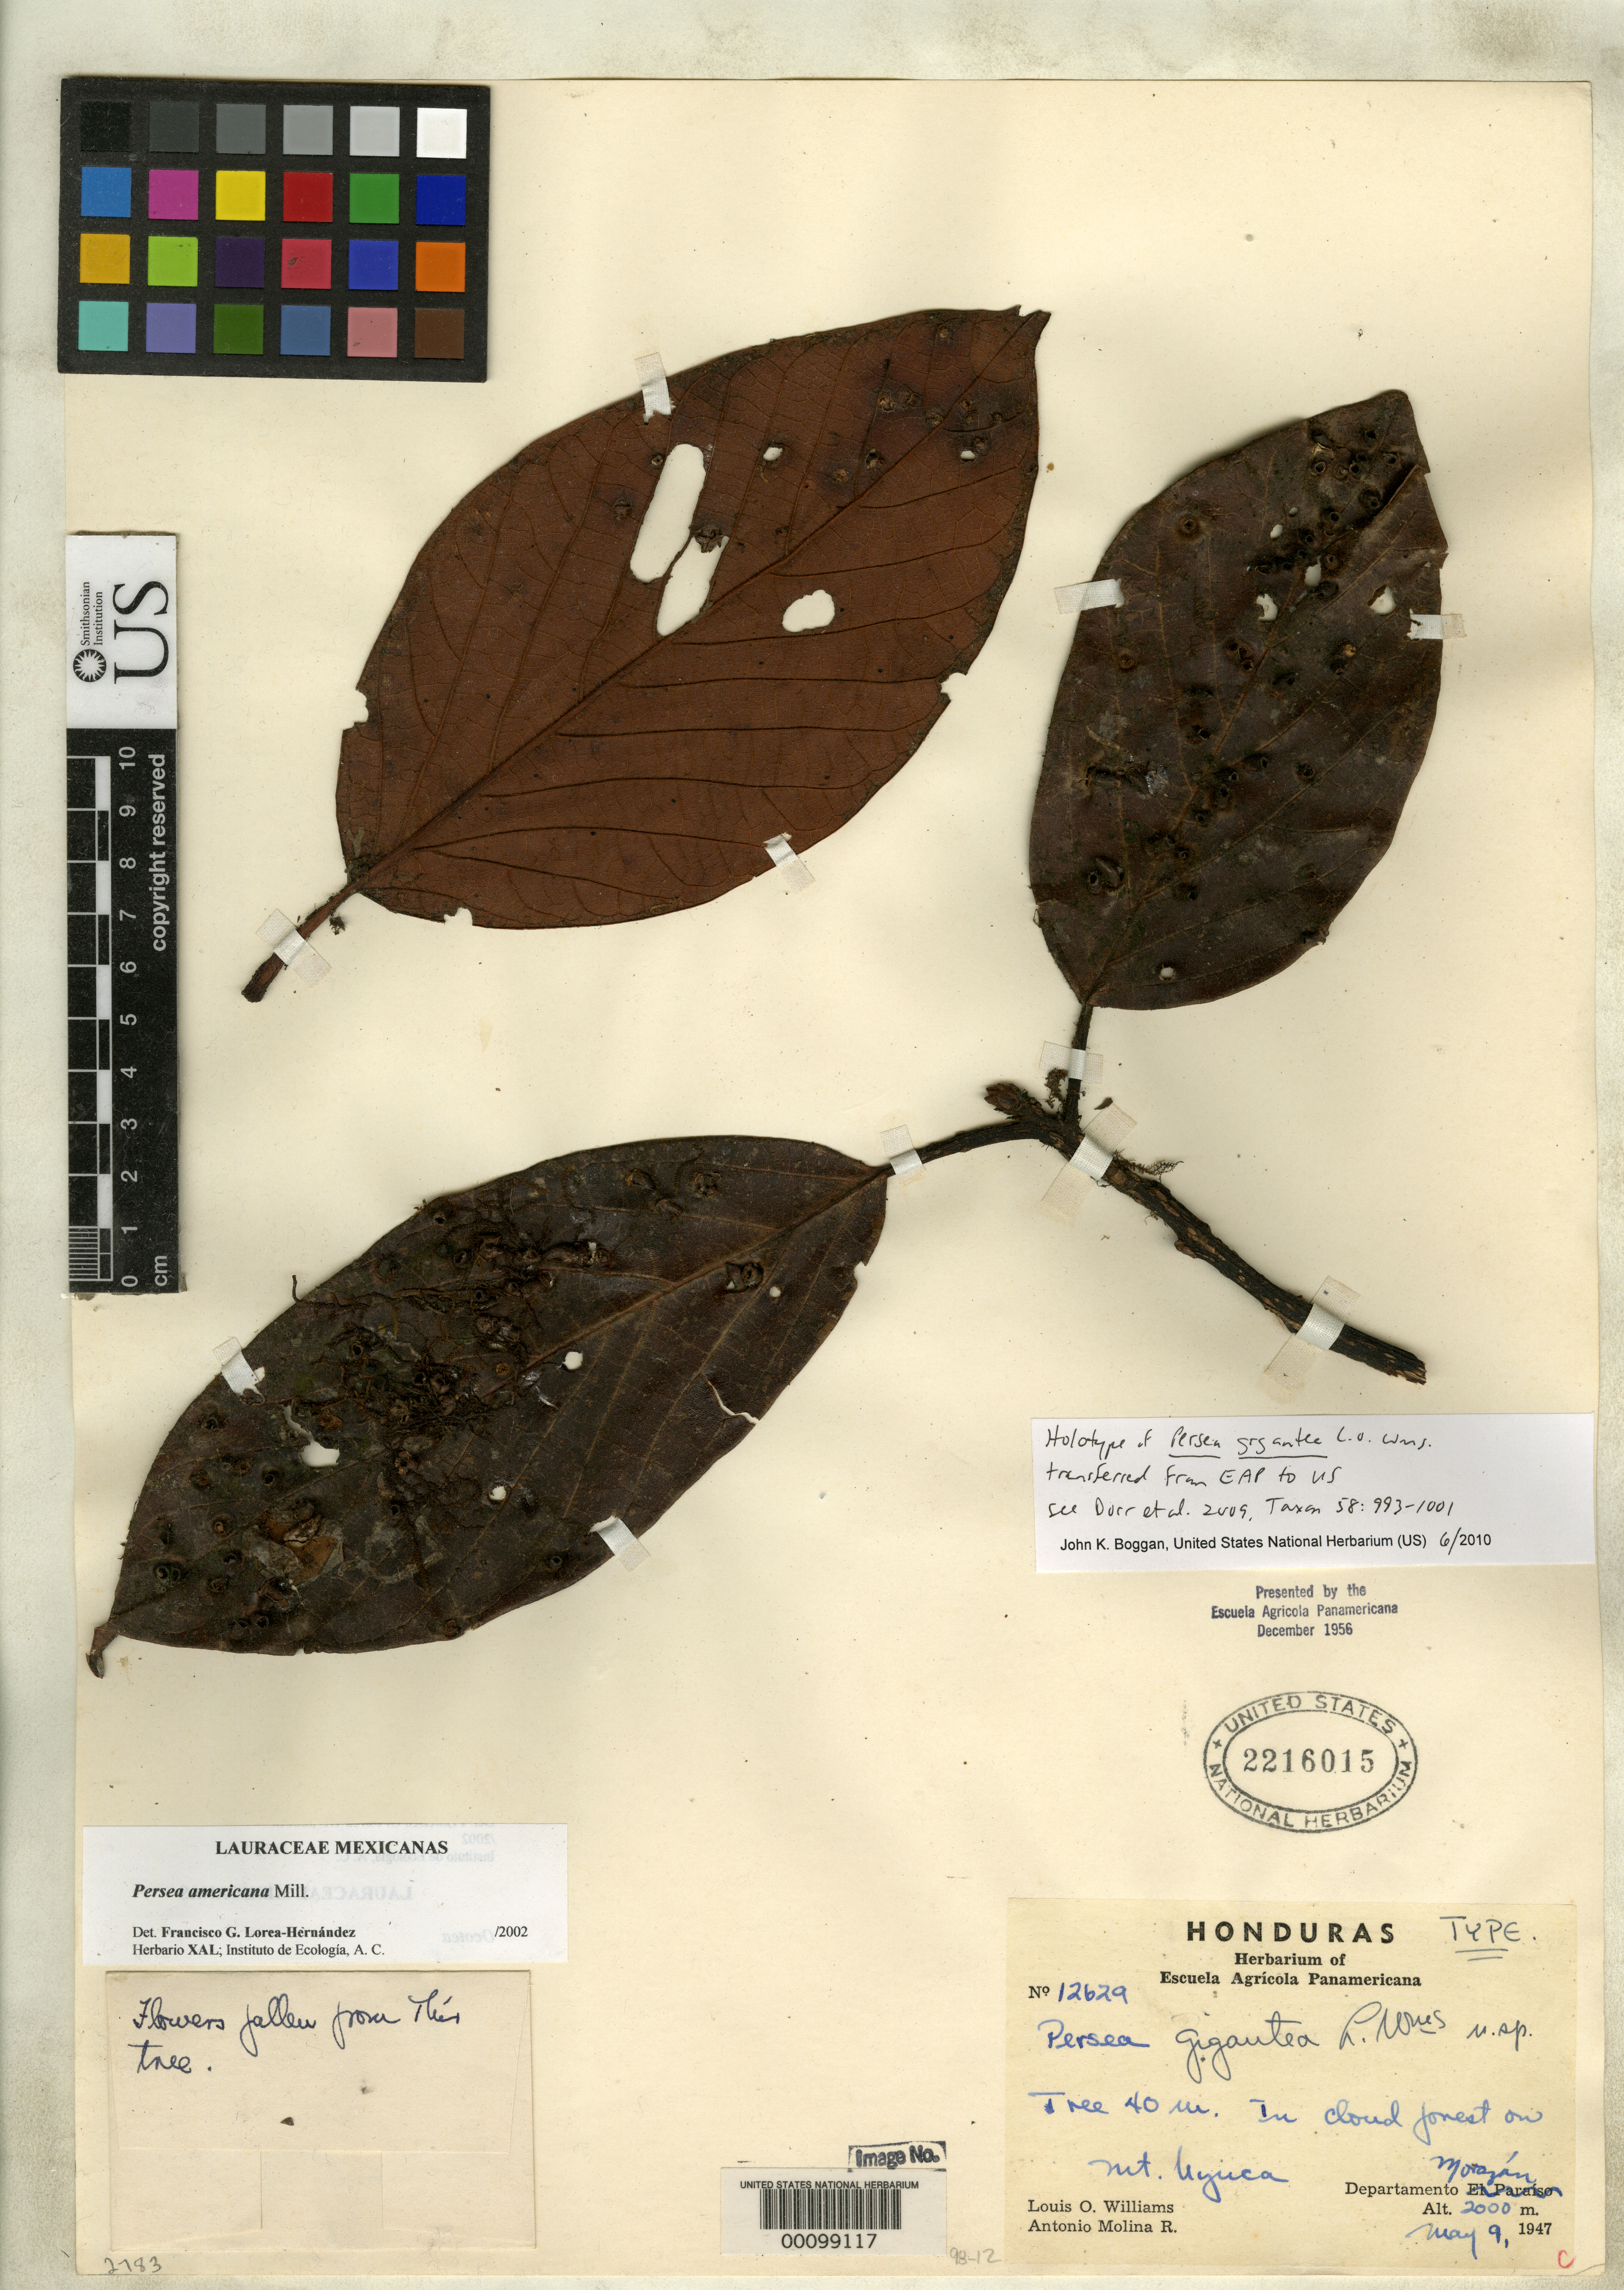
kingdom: Plantae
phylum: Tracheophyta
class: Magnoliopsida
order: Laurales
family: Lauraceae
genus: Persea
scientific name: Persea gigantea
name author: L.O. Williams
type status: Holotype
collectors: L. O. Williams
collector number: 12629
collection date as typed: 09 May 1947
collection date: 1947-05-09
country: Honduras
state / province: Fco. Morazán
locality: Mount Uyuca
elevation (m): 2000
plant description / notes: "Presented by the Escuela Agricola Panamericana December 1956." Holotype, transferred from EAP to US (see Dorr et al. 2009, Taxon 58: 993-1001).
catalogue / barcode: US 2216015